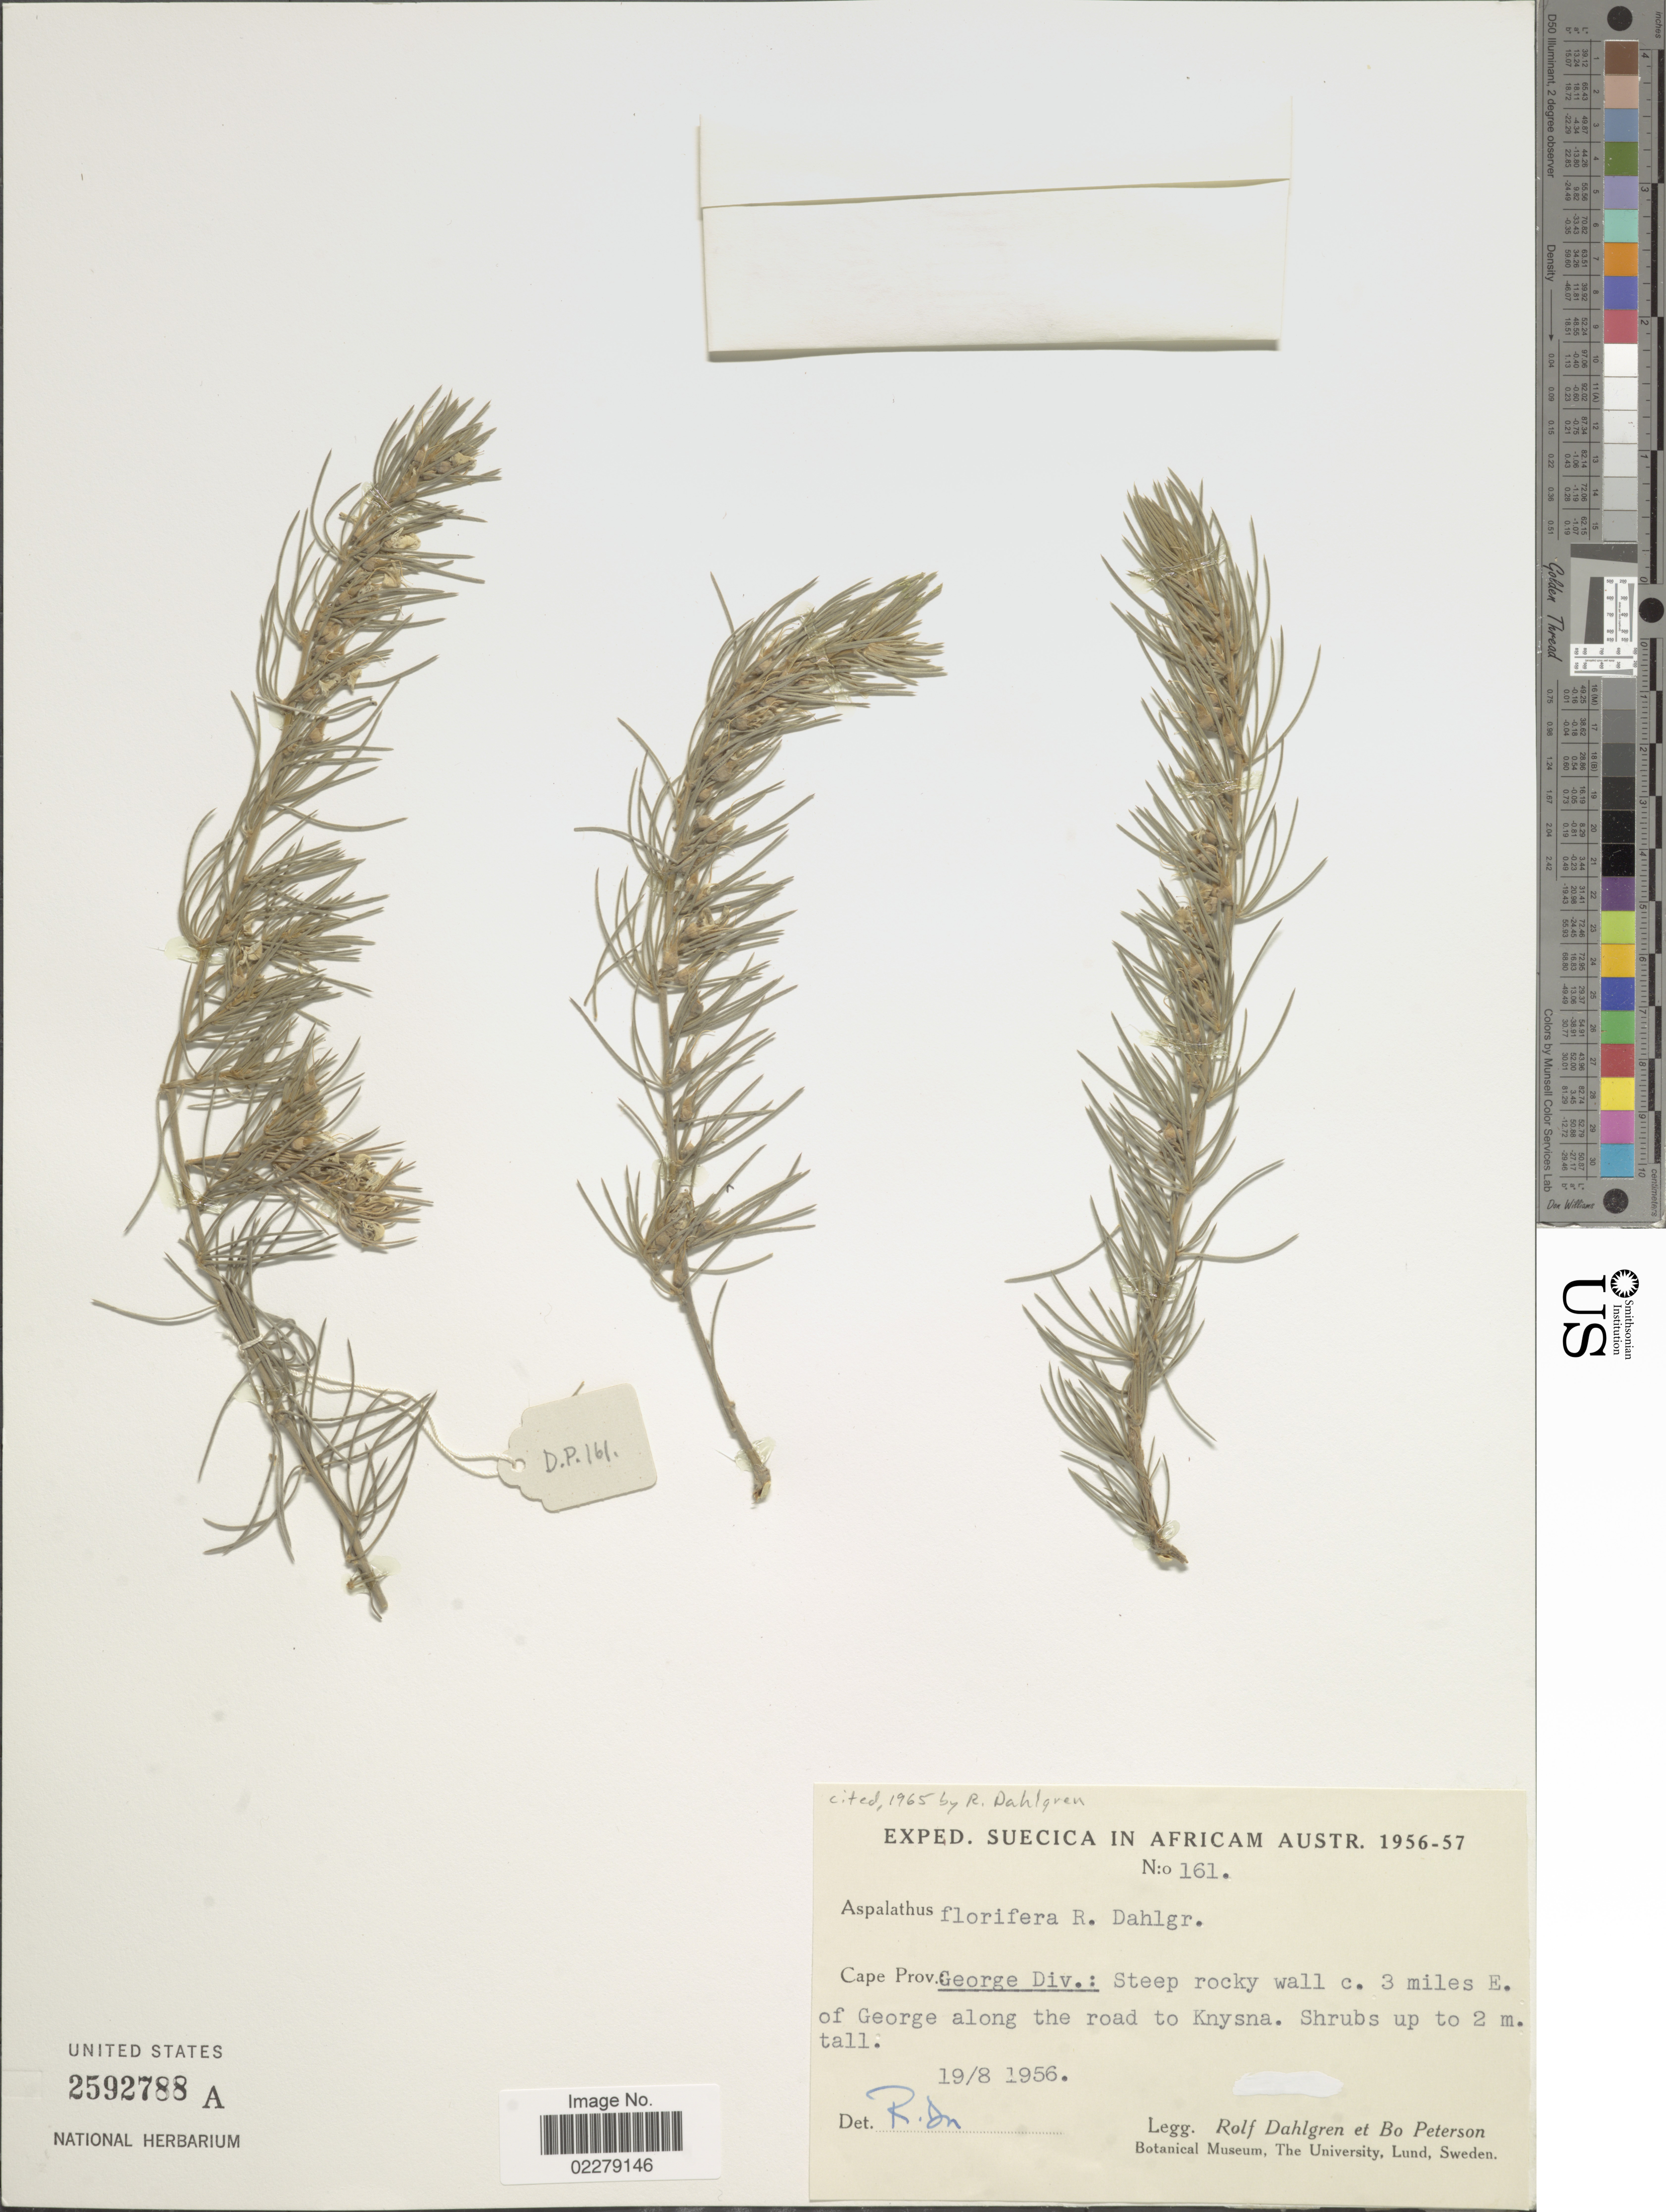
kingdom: Plantae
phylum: Tracheophyta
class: Magnoliopsida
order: Fabales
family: Fabaceae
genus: Aspalathus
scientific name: Aspalathus florifera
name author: R. Dahlgren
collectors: R. Dahlgren & B. H. Peterson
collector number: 161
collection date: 1956-08-19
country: South Africa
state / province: Western Cape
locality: George Div. : Steep rocky wall c. 3 miles E. of George along the road to Knysna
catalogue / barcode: US 2592788